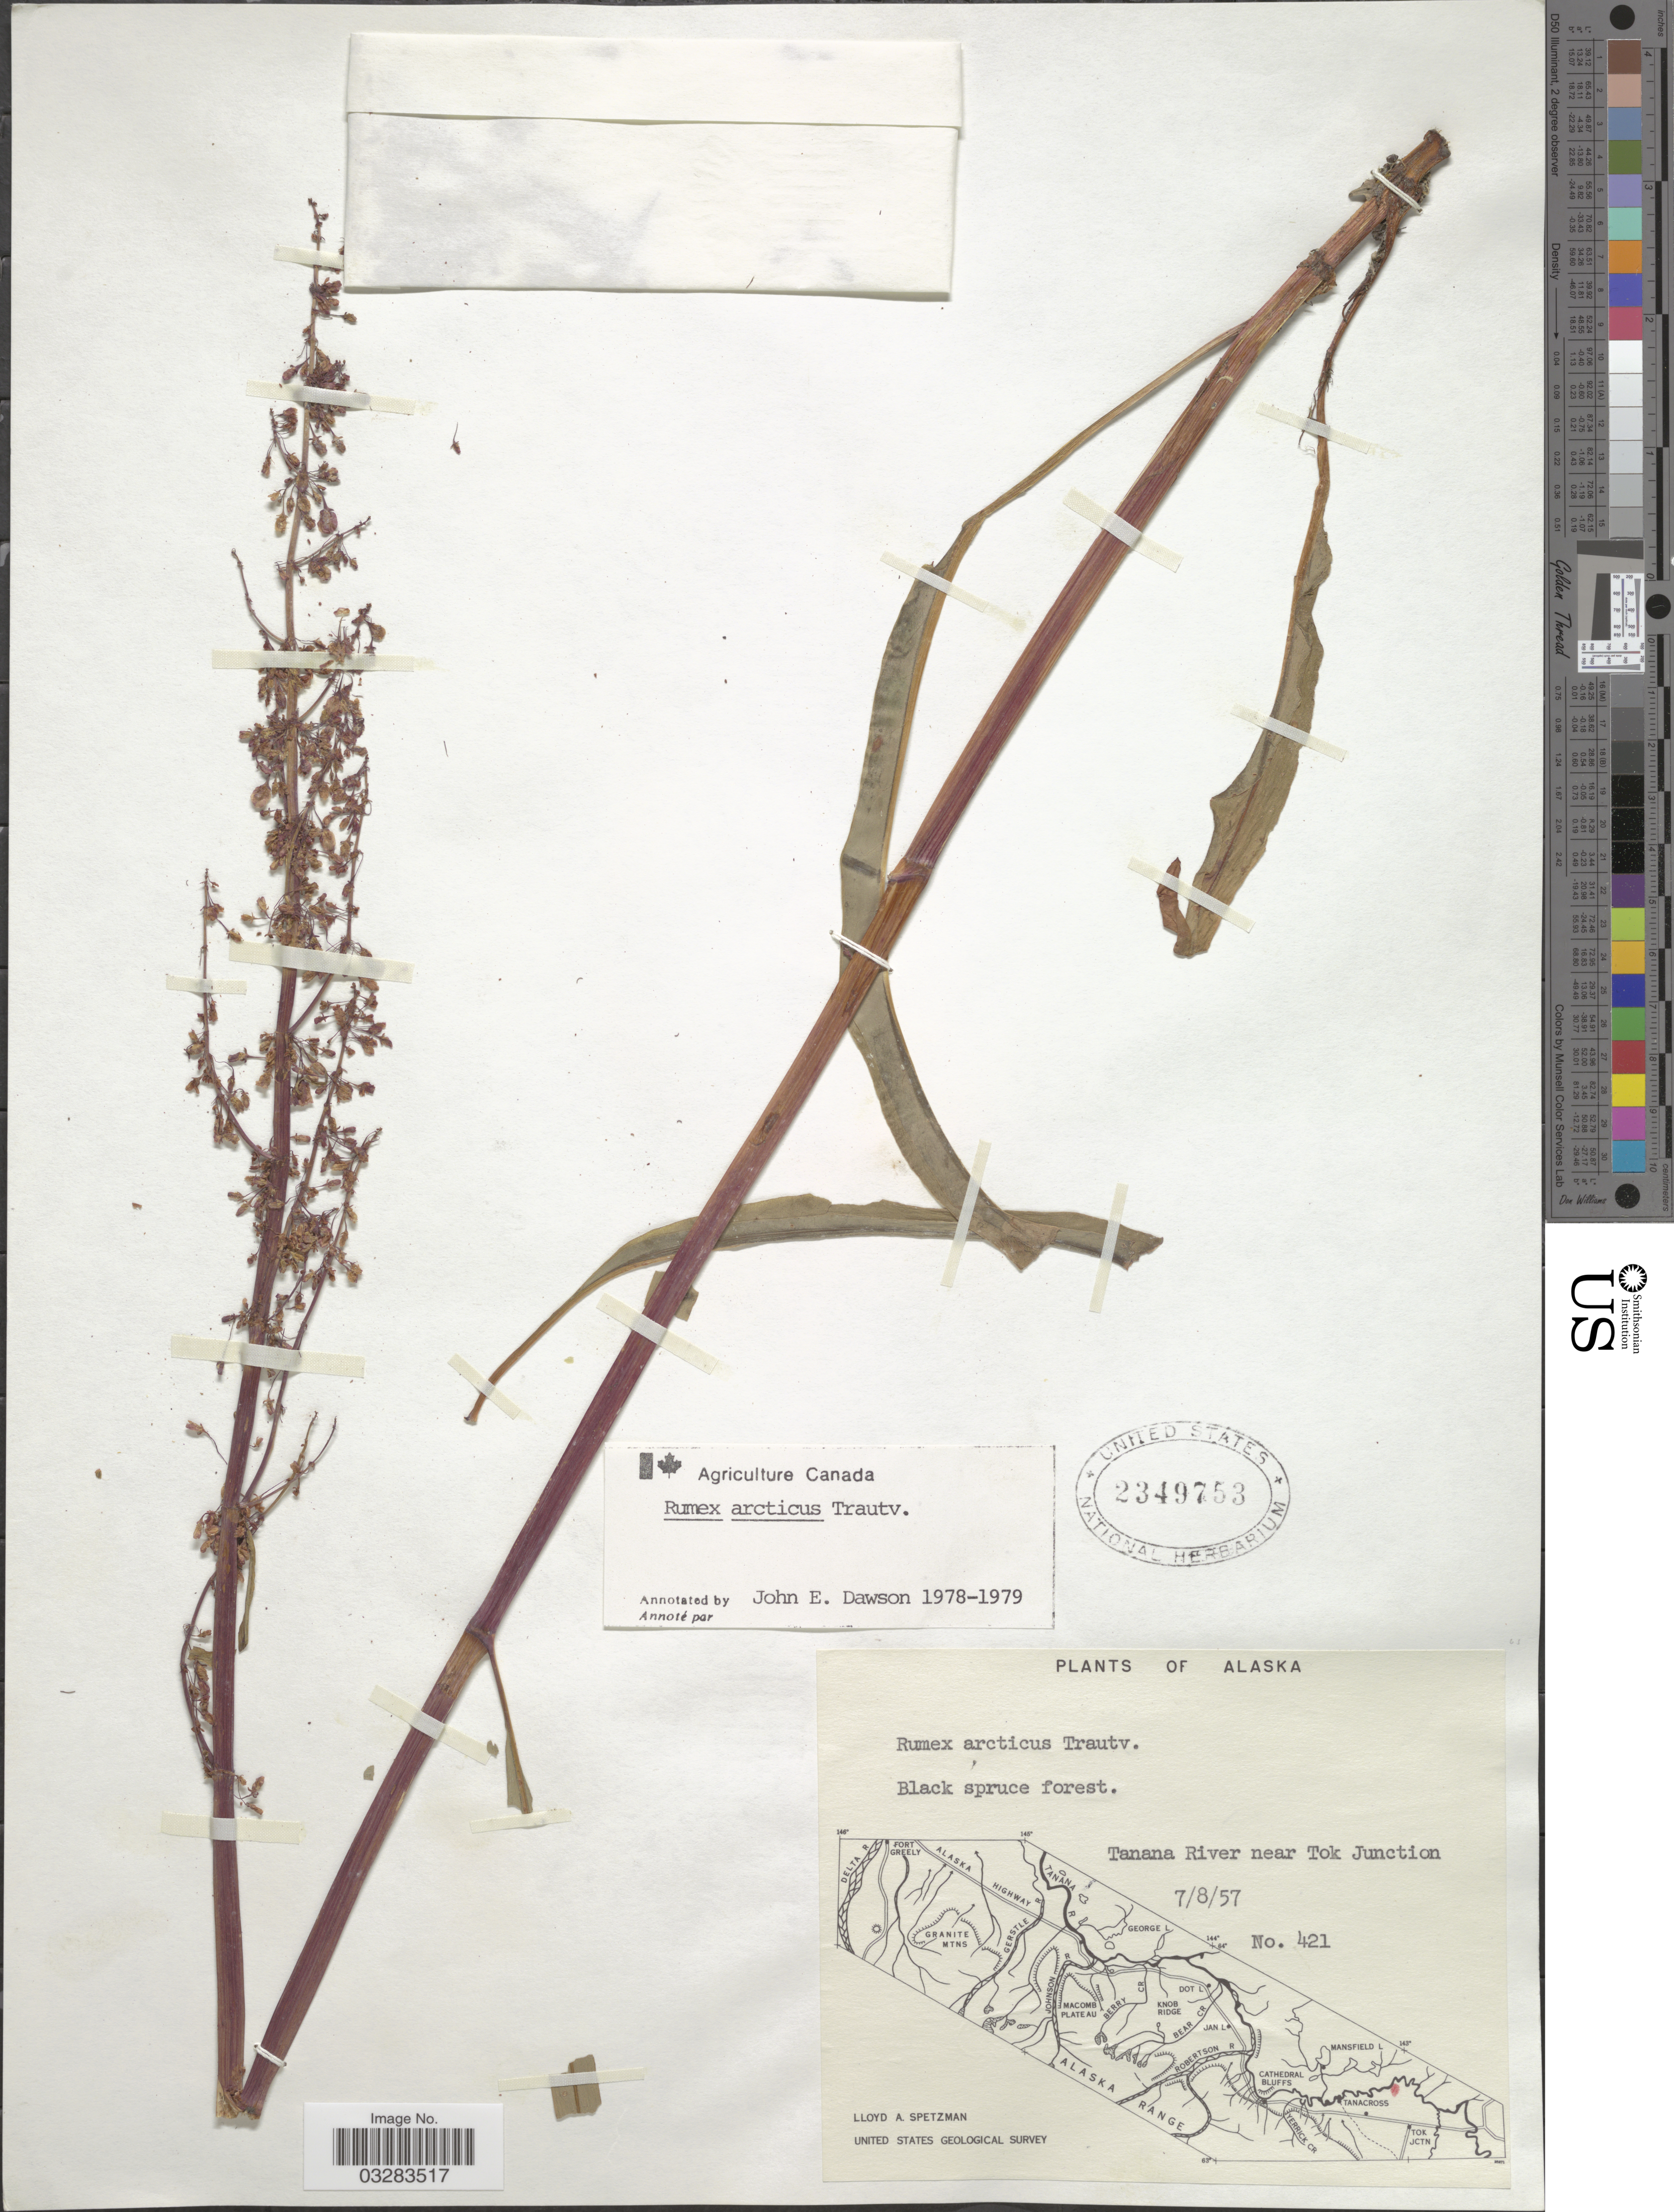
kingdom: Plantae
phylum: Tracheophyta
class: Magnoliopsida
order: Caryophyllales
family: Polygonaceae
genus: Rumex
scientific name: Rumex arcticus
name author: Trautv.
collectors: L. Spetzman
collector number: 421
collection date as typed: Transcribed d/m/y: 8/7/57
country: United States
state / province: Alaska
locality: Tanana River near Tok Junction.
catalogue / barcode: US 2349753